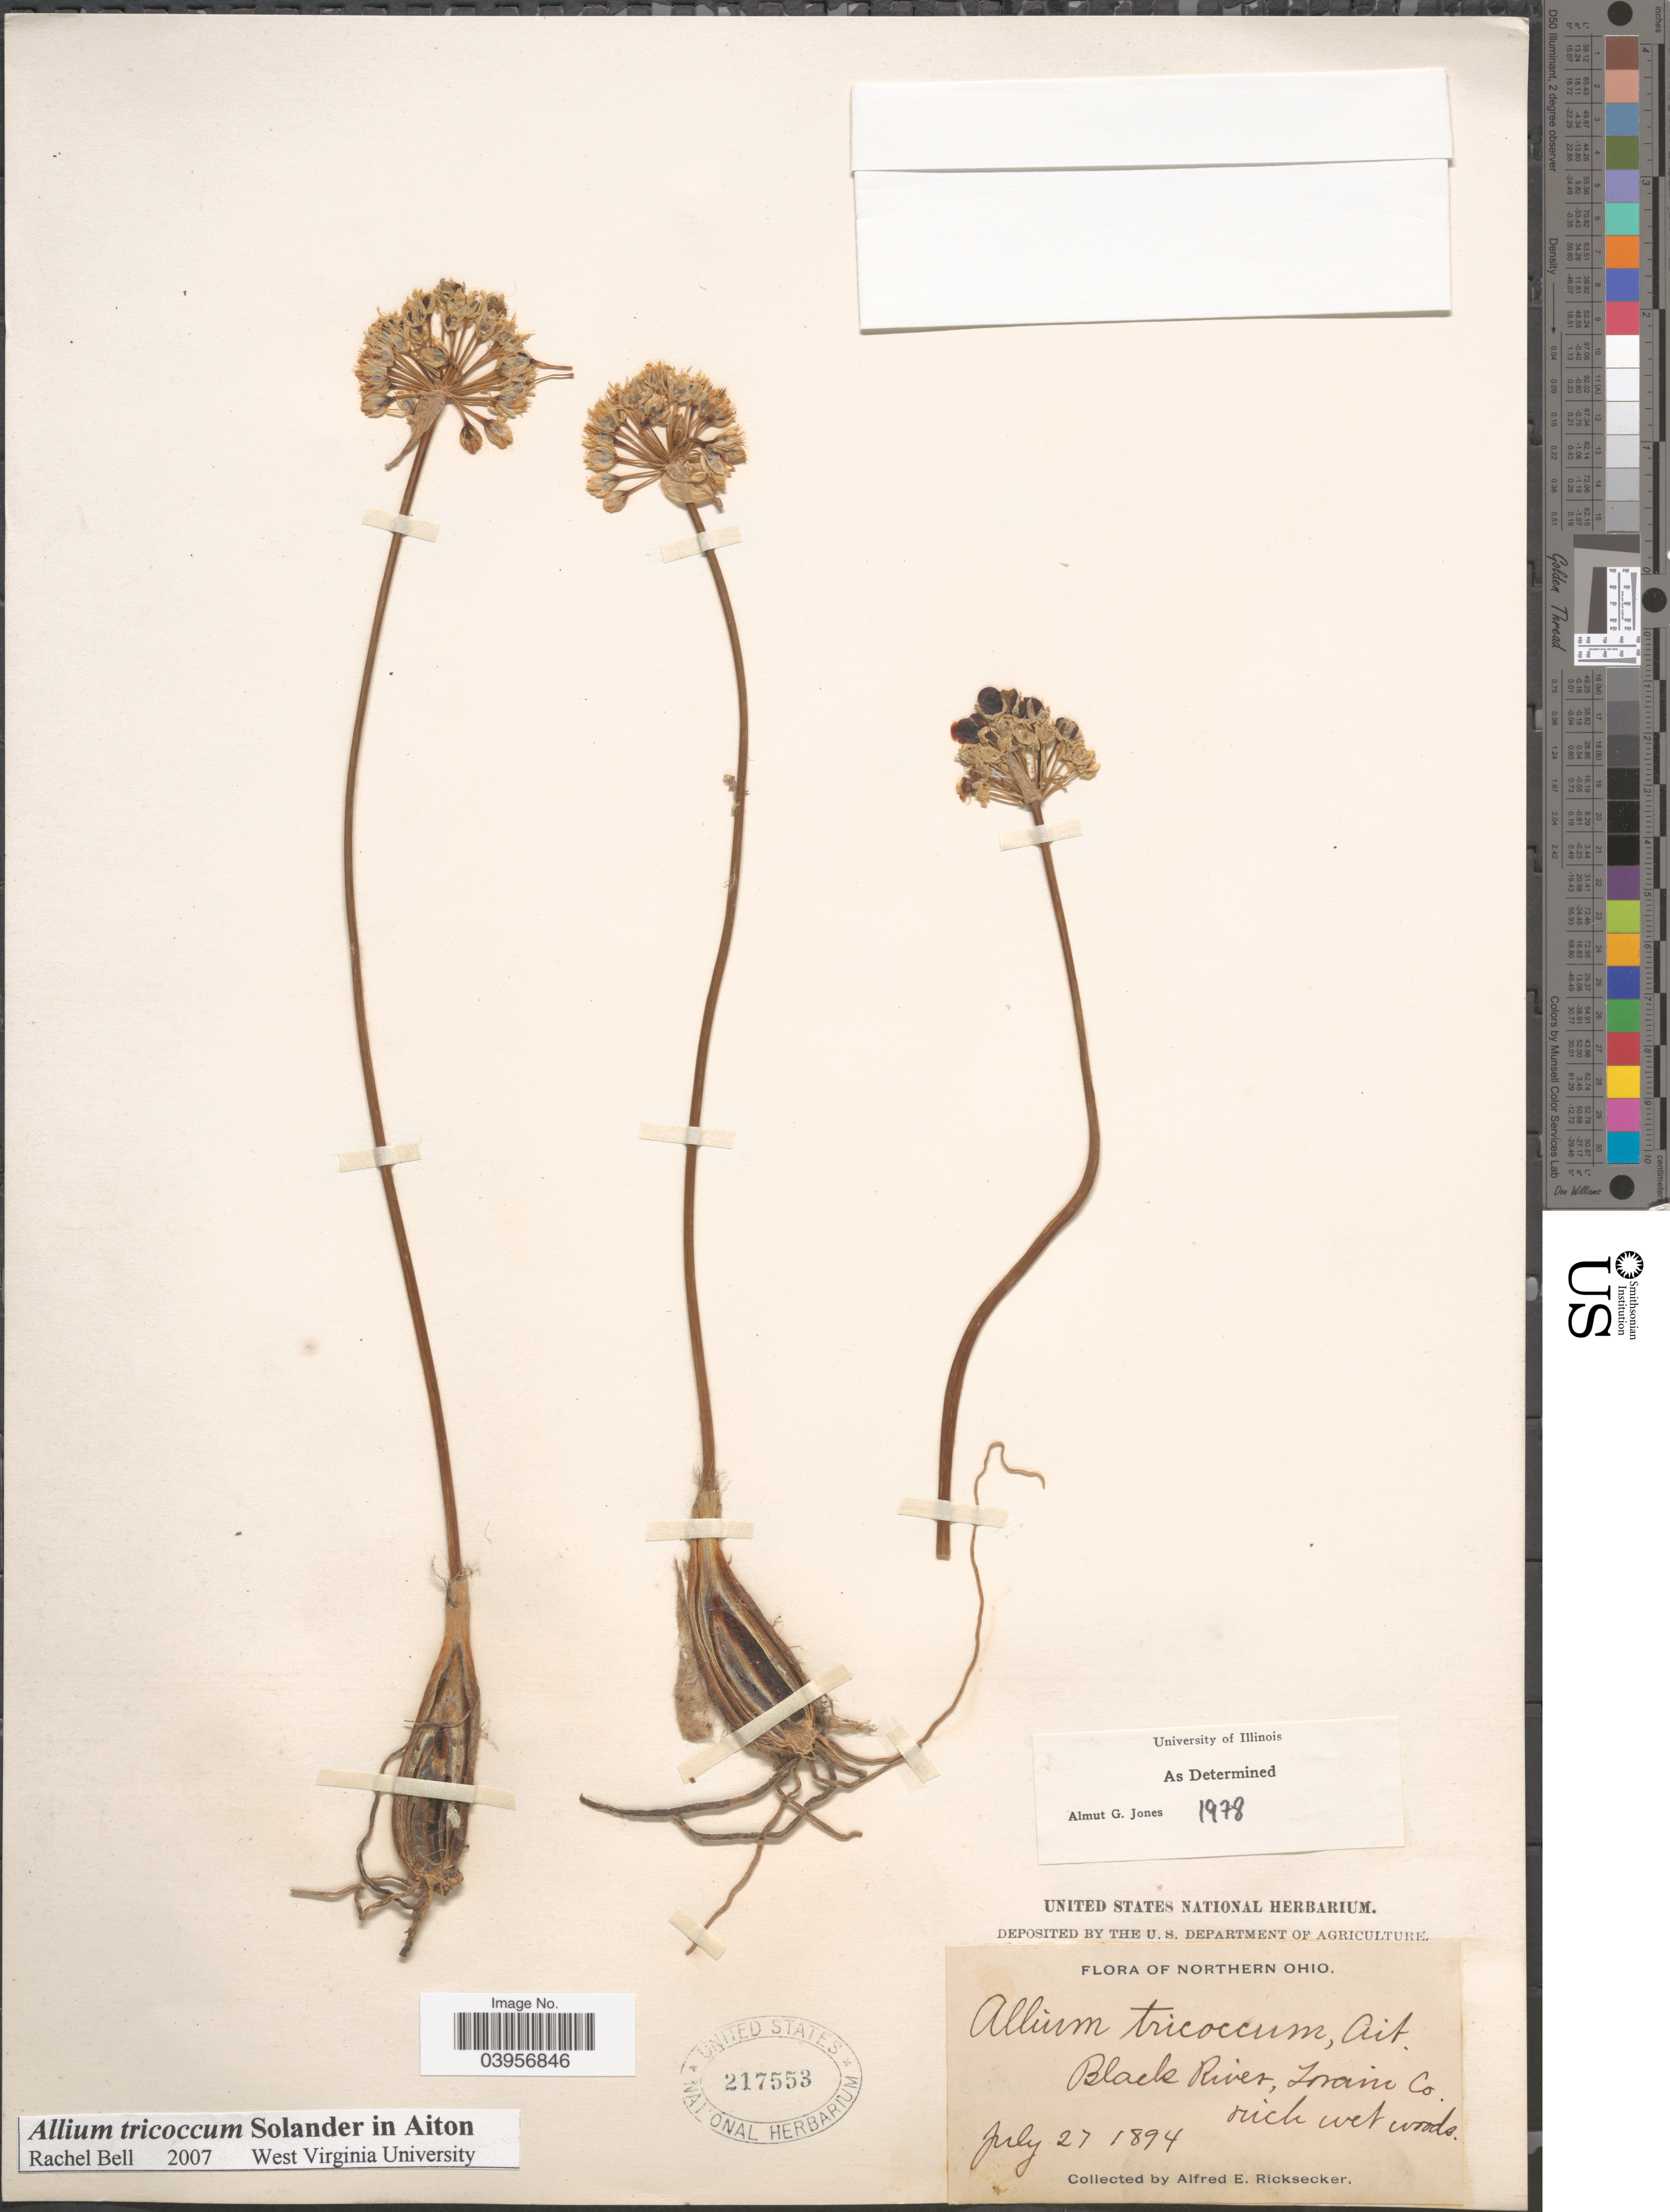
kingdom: Plantae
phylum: Tracheophyta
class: Liliopsida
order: Asparagales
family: Amaryllidaceae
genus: Allium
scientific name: Allium tricoccum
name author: Aiton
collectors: A. E. Ricksecker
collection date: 1894-07-27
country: United States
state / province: Ohio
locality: Northern Ohio. Black River, Lorain Co.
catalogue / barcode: US 217553